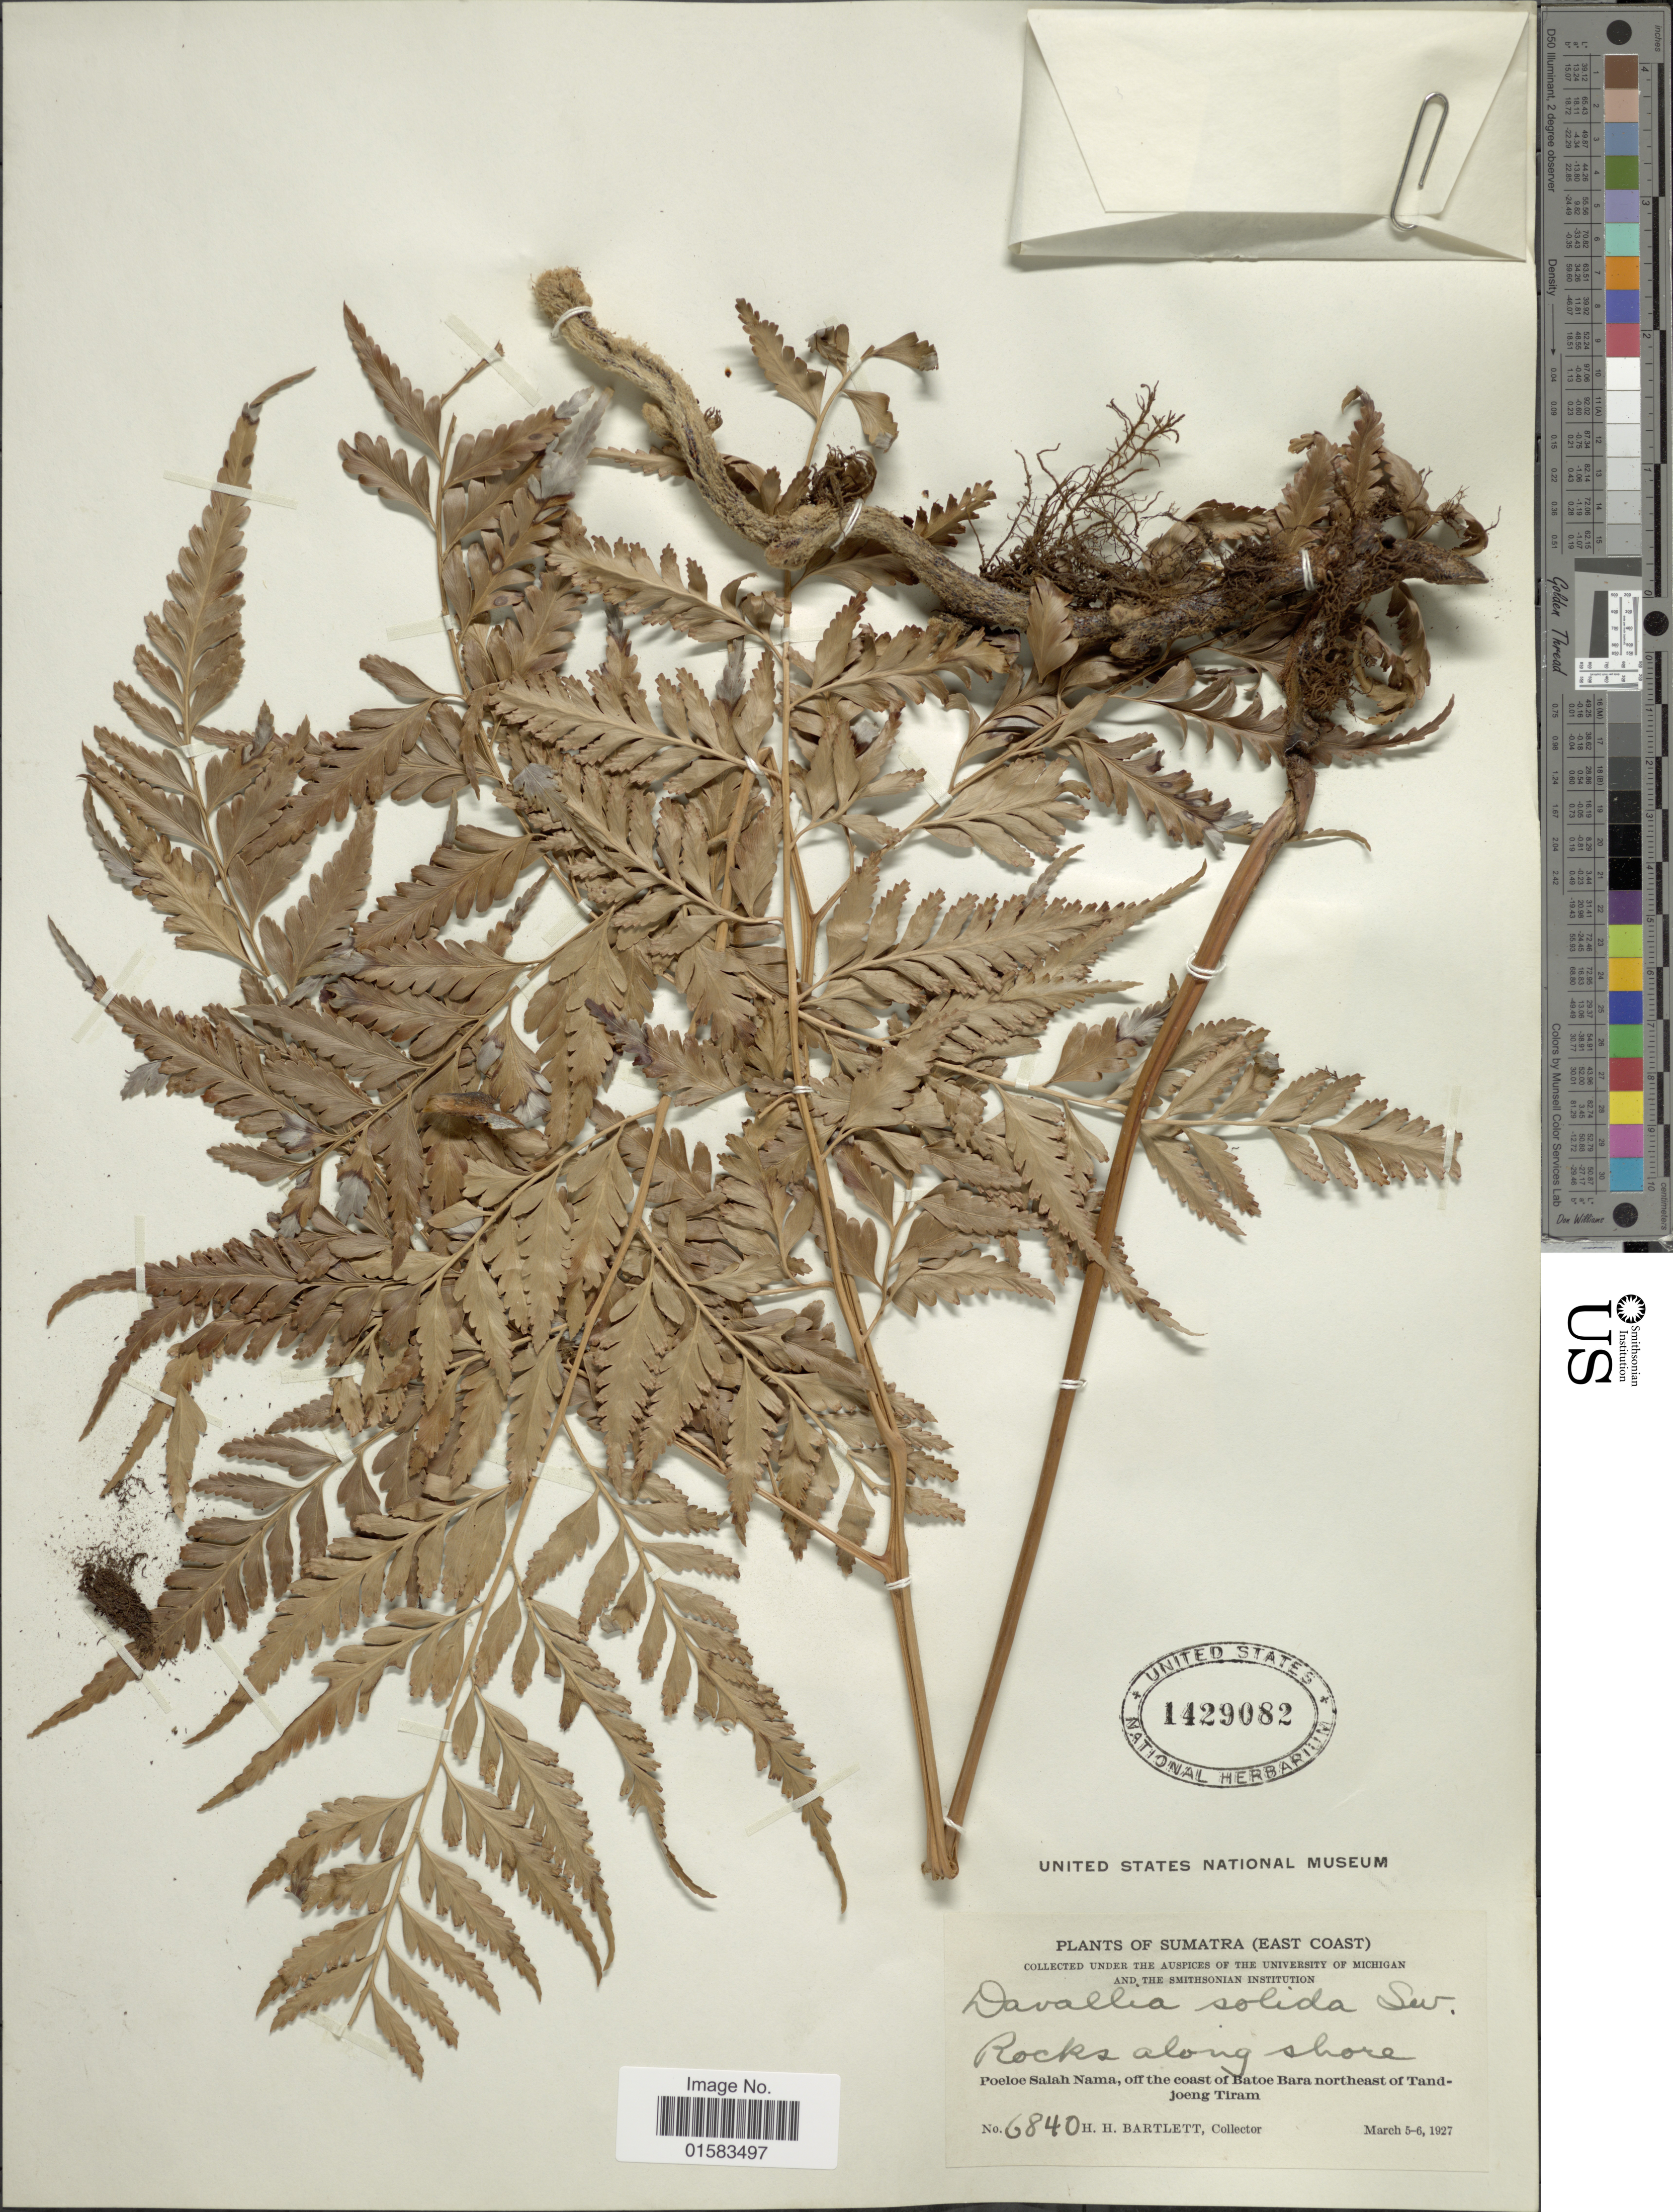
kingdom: Plantae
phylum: Tracheophyta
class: Polypodiopsida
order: Polypodiales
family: Davalliaceae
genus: Davallia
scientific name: Davallia solida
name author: (G. Forst.) Sw.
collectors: H. H. Bartlett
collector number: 6840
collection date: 1927-03-05/1927-03-06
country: Indonesia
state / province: Sumatra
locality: East Coast, Poeloe Salah Nama, off the coast of Batoe Bara northeast of Tand joeng Tiram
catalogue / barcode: US 1429082